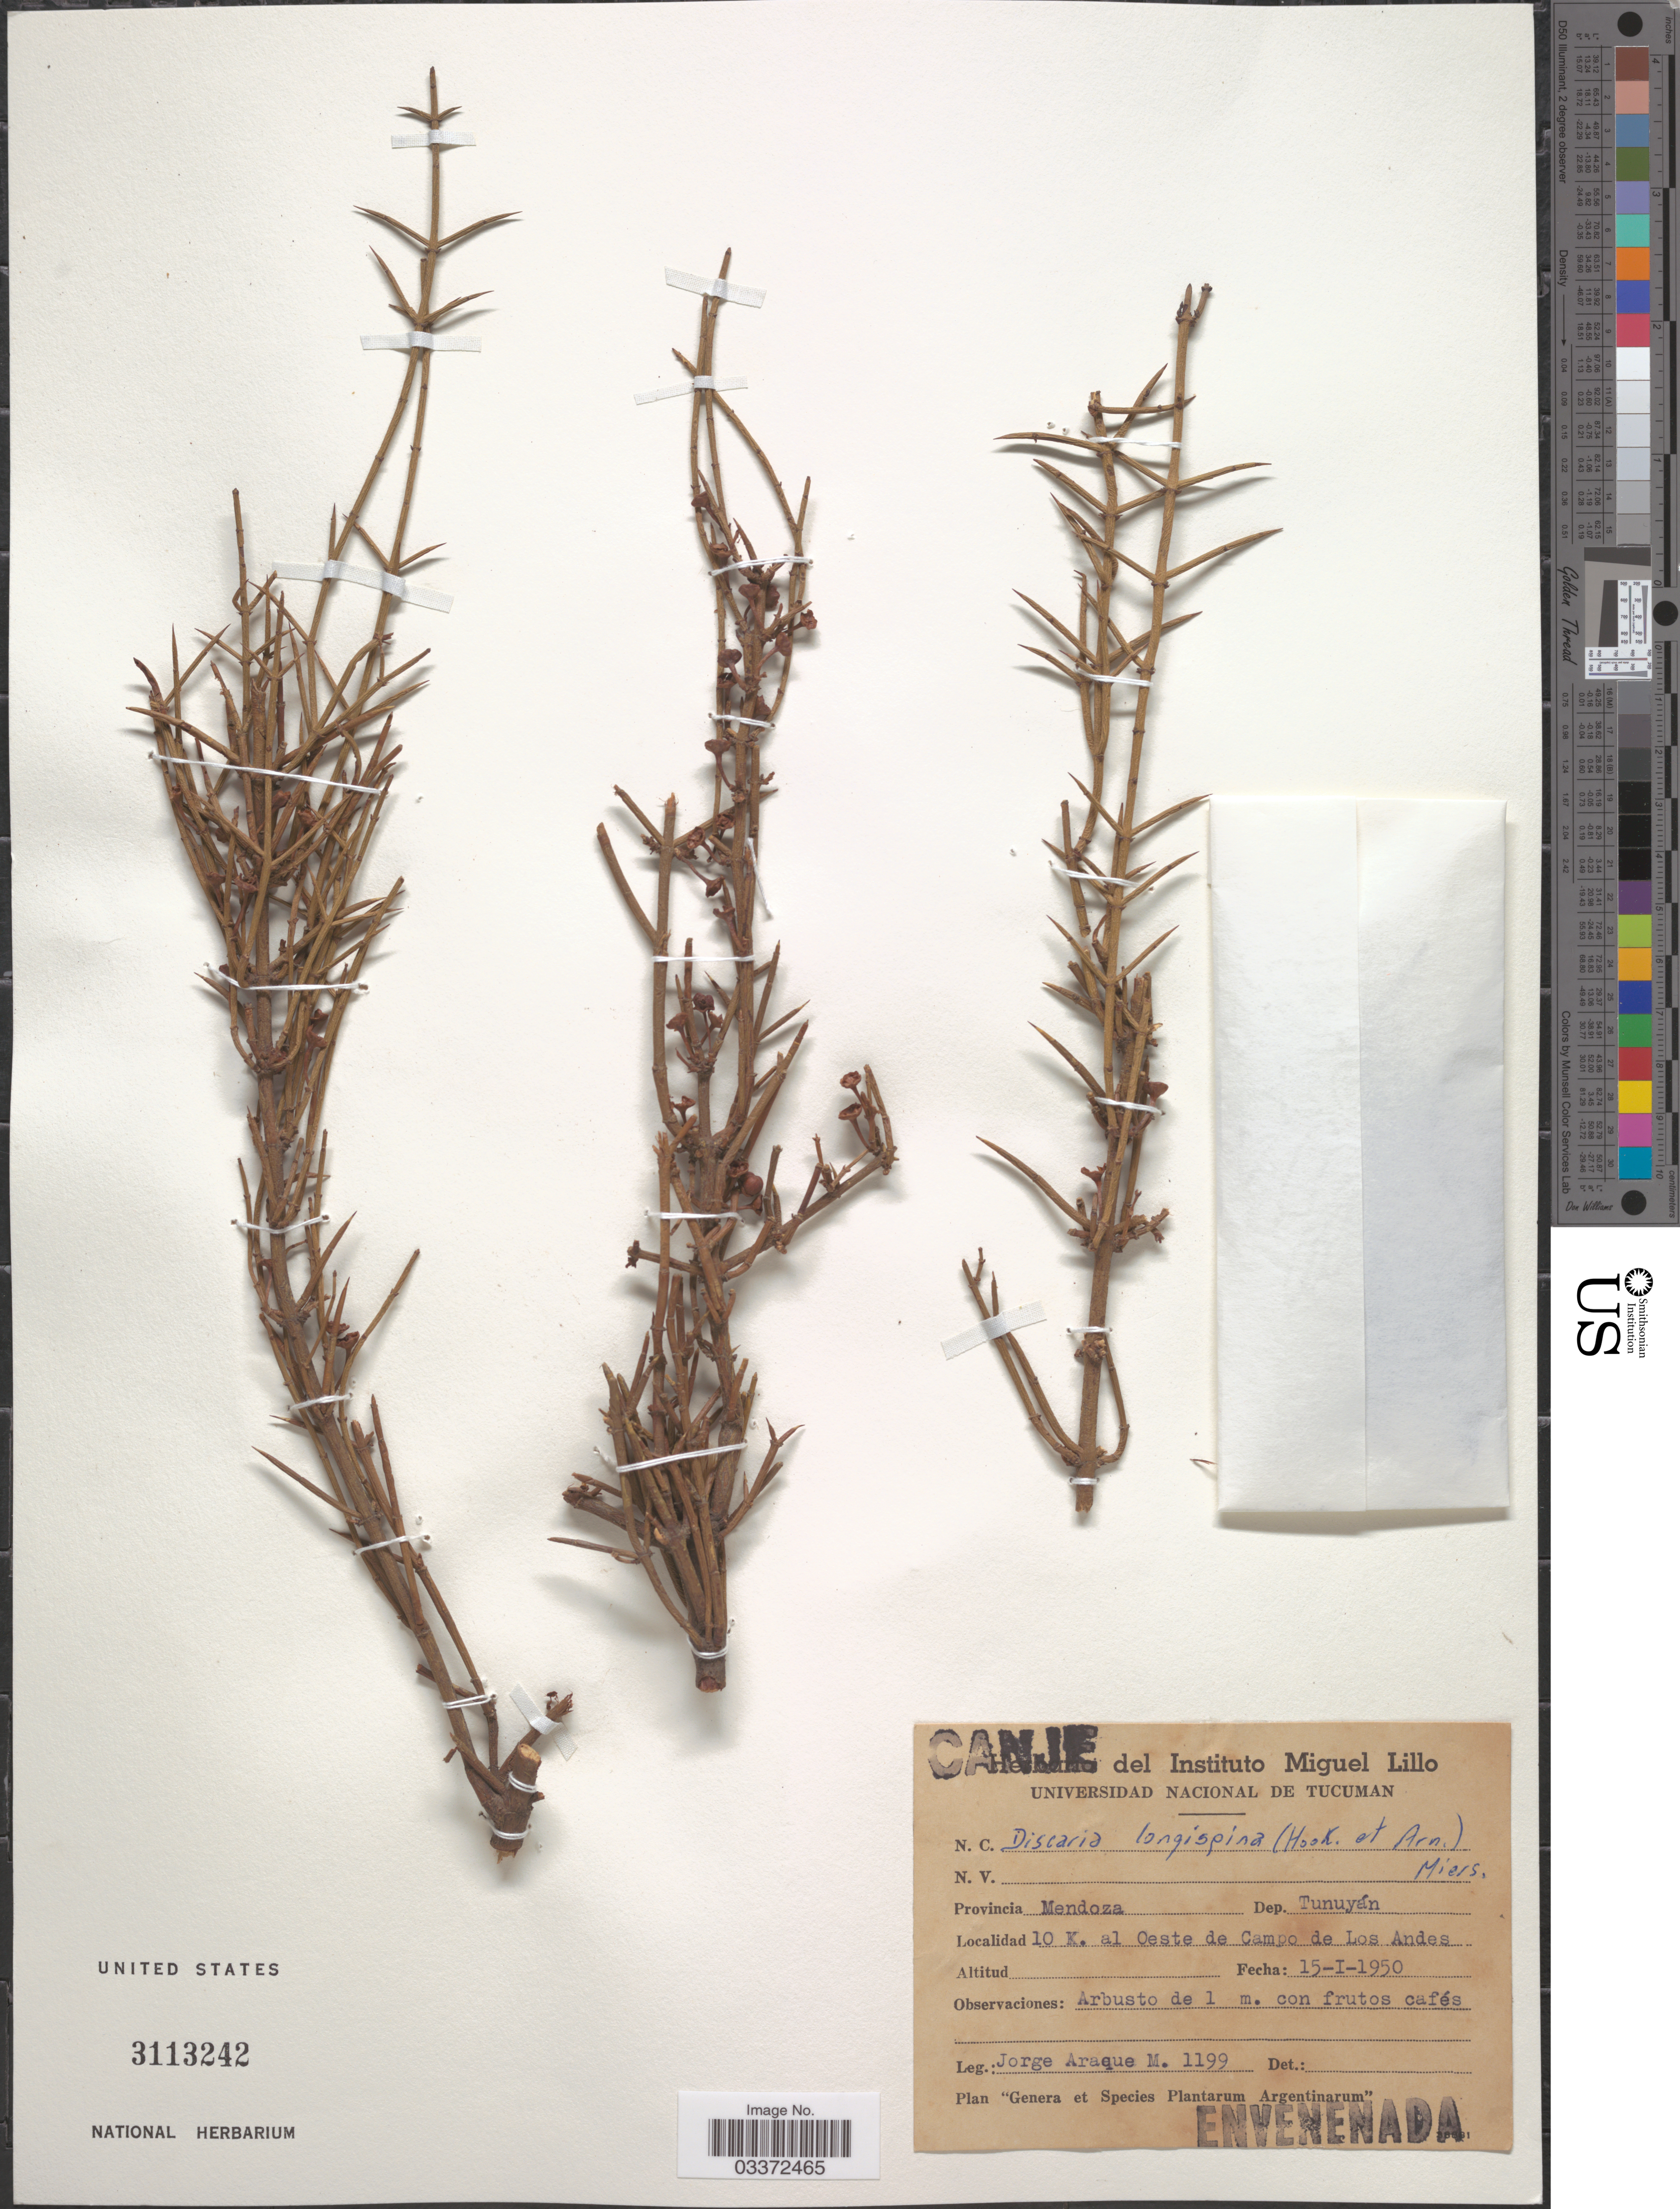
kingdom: Plantae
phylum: Tracheophyta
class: Magnoliopsida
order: Rosales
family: Rhamnaceae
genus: Discaria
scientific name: Discaria longispina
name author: (Hook. & Arn.) Miers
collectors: J. Araque Molina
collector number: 1199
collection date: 1950-01-15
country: Argentina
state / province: Mendoza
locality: Dep. Tunuyán, 10 K. al Oeste de Campo de Los Andes.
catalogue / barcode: US 3113242